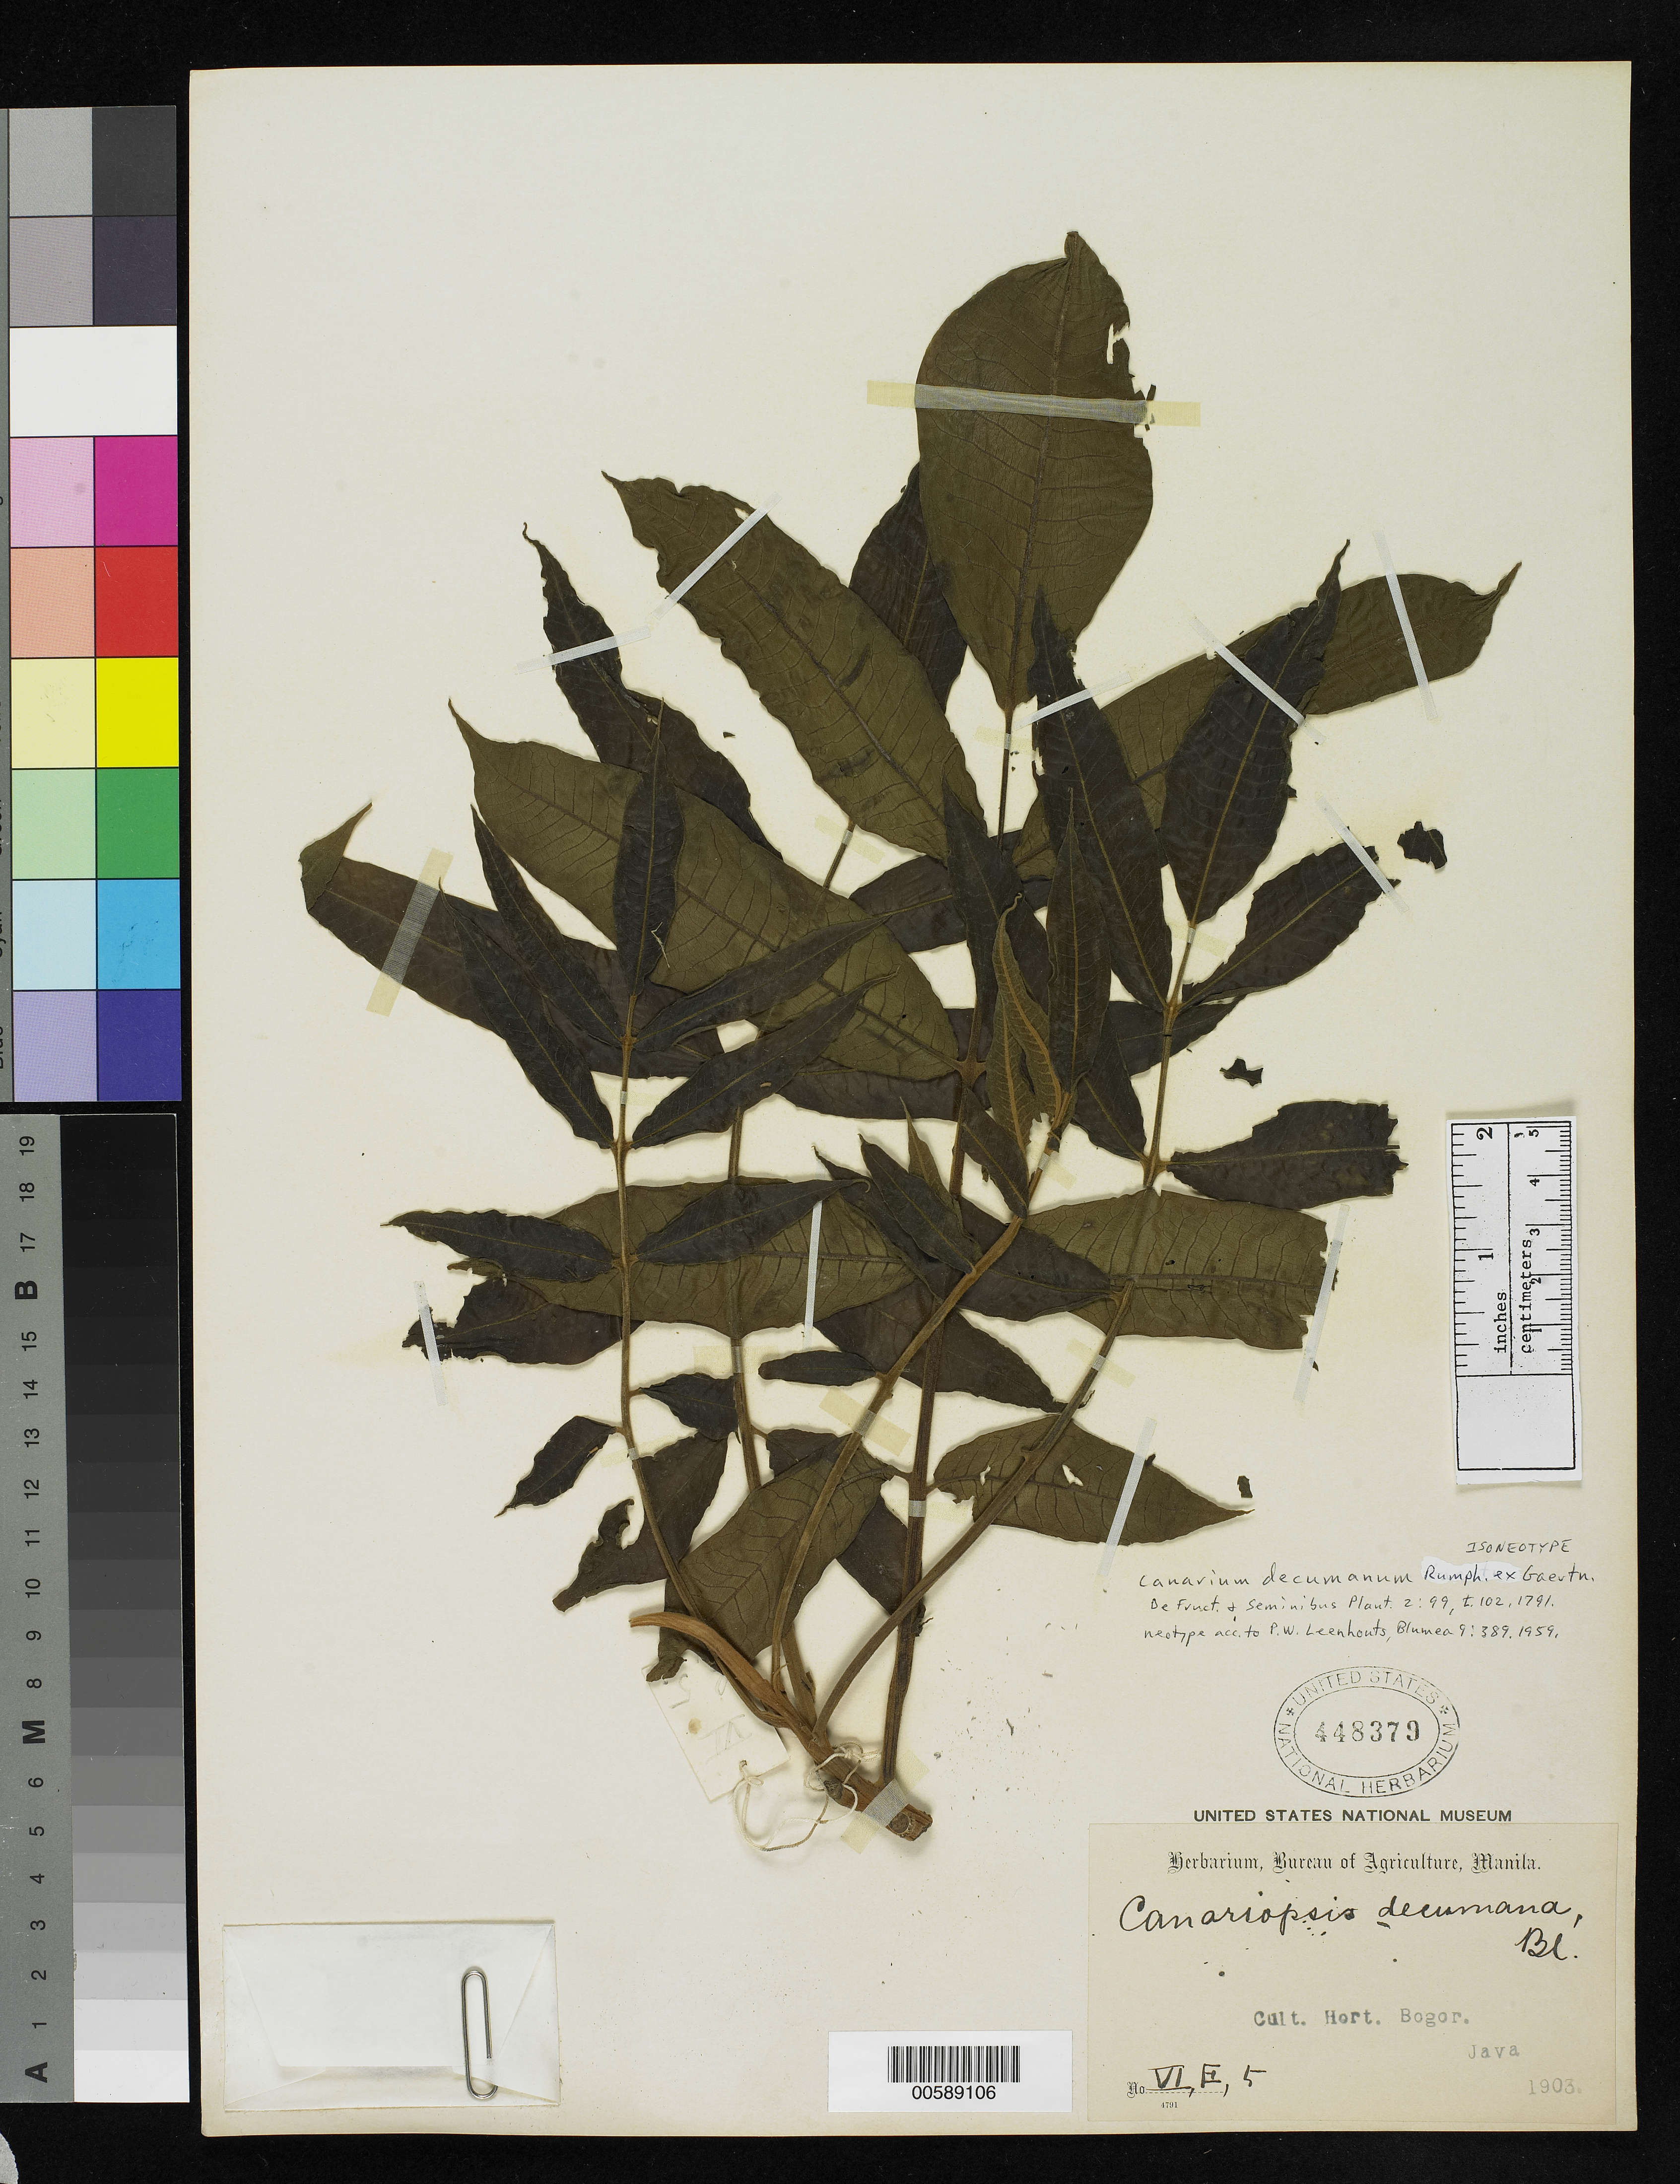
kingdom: Plantae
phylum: Tracheophyta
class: Magnoliopsida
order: Sapindales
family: Burseraceae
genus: Canarium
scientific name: Canarium decumanum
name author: Gaertn.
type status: Isoneotype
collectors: Hort. Bot. Bog.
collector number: VI E 5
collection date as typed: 1903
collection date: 1903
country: Indonesia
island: Java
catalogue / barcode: US 448379